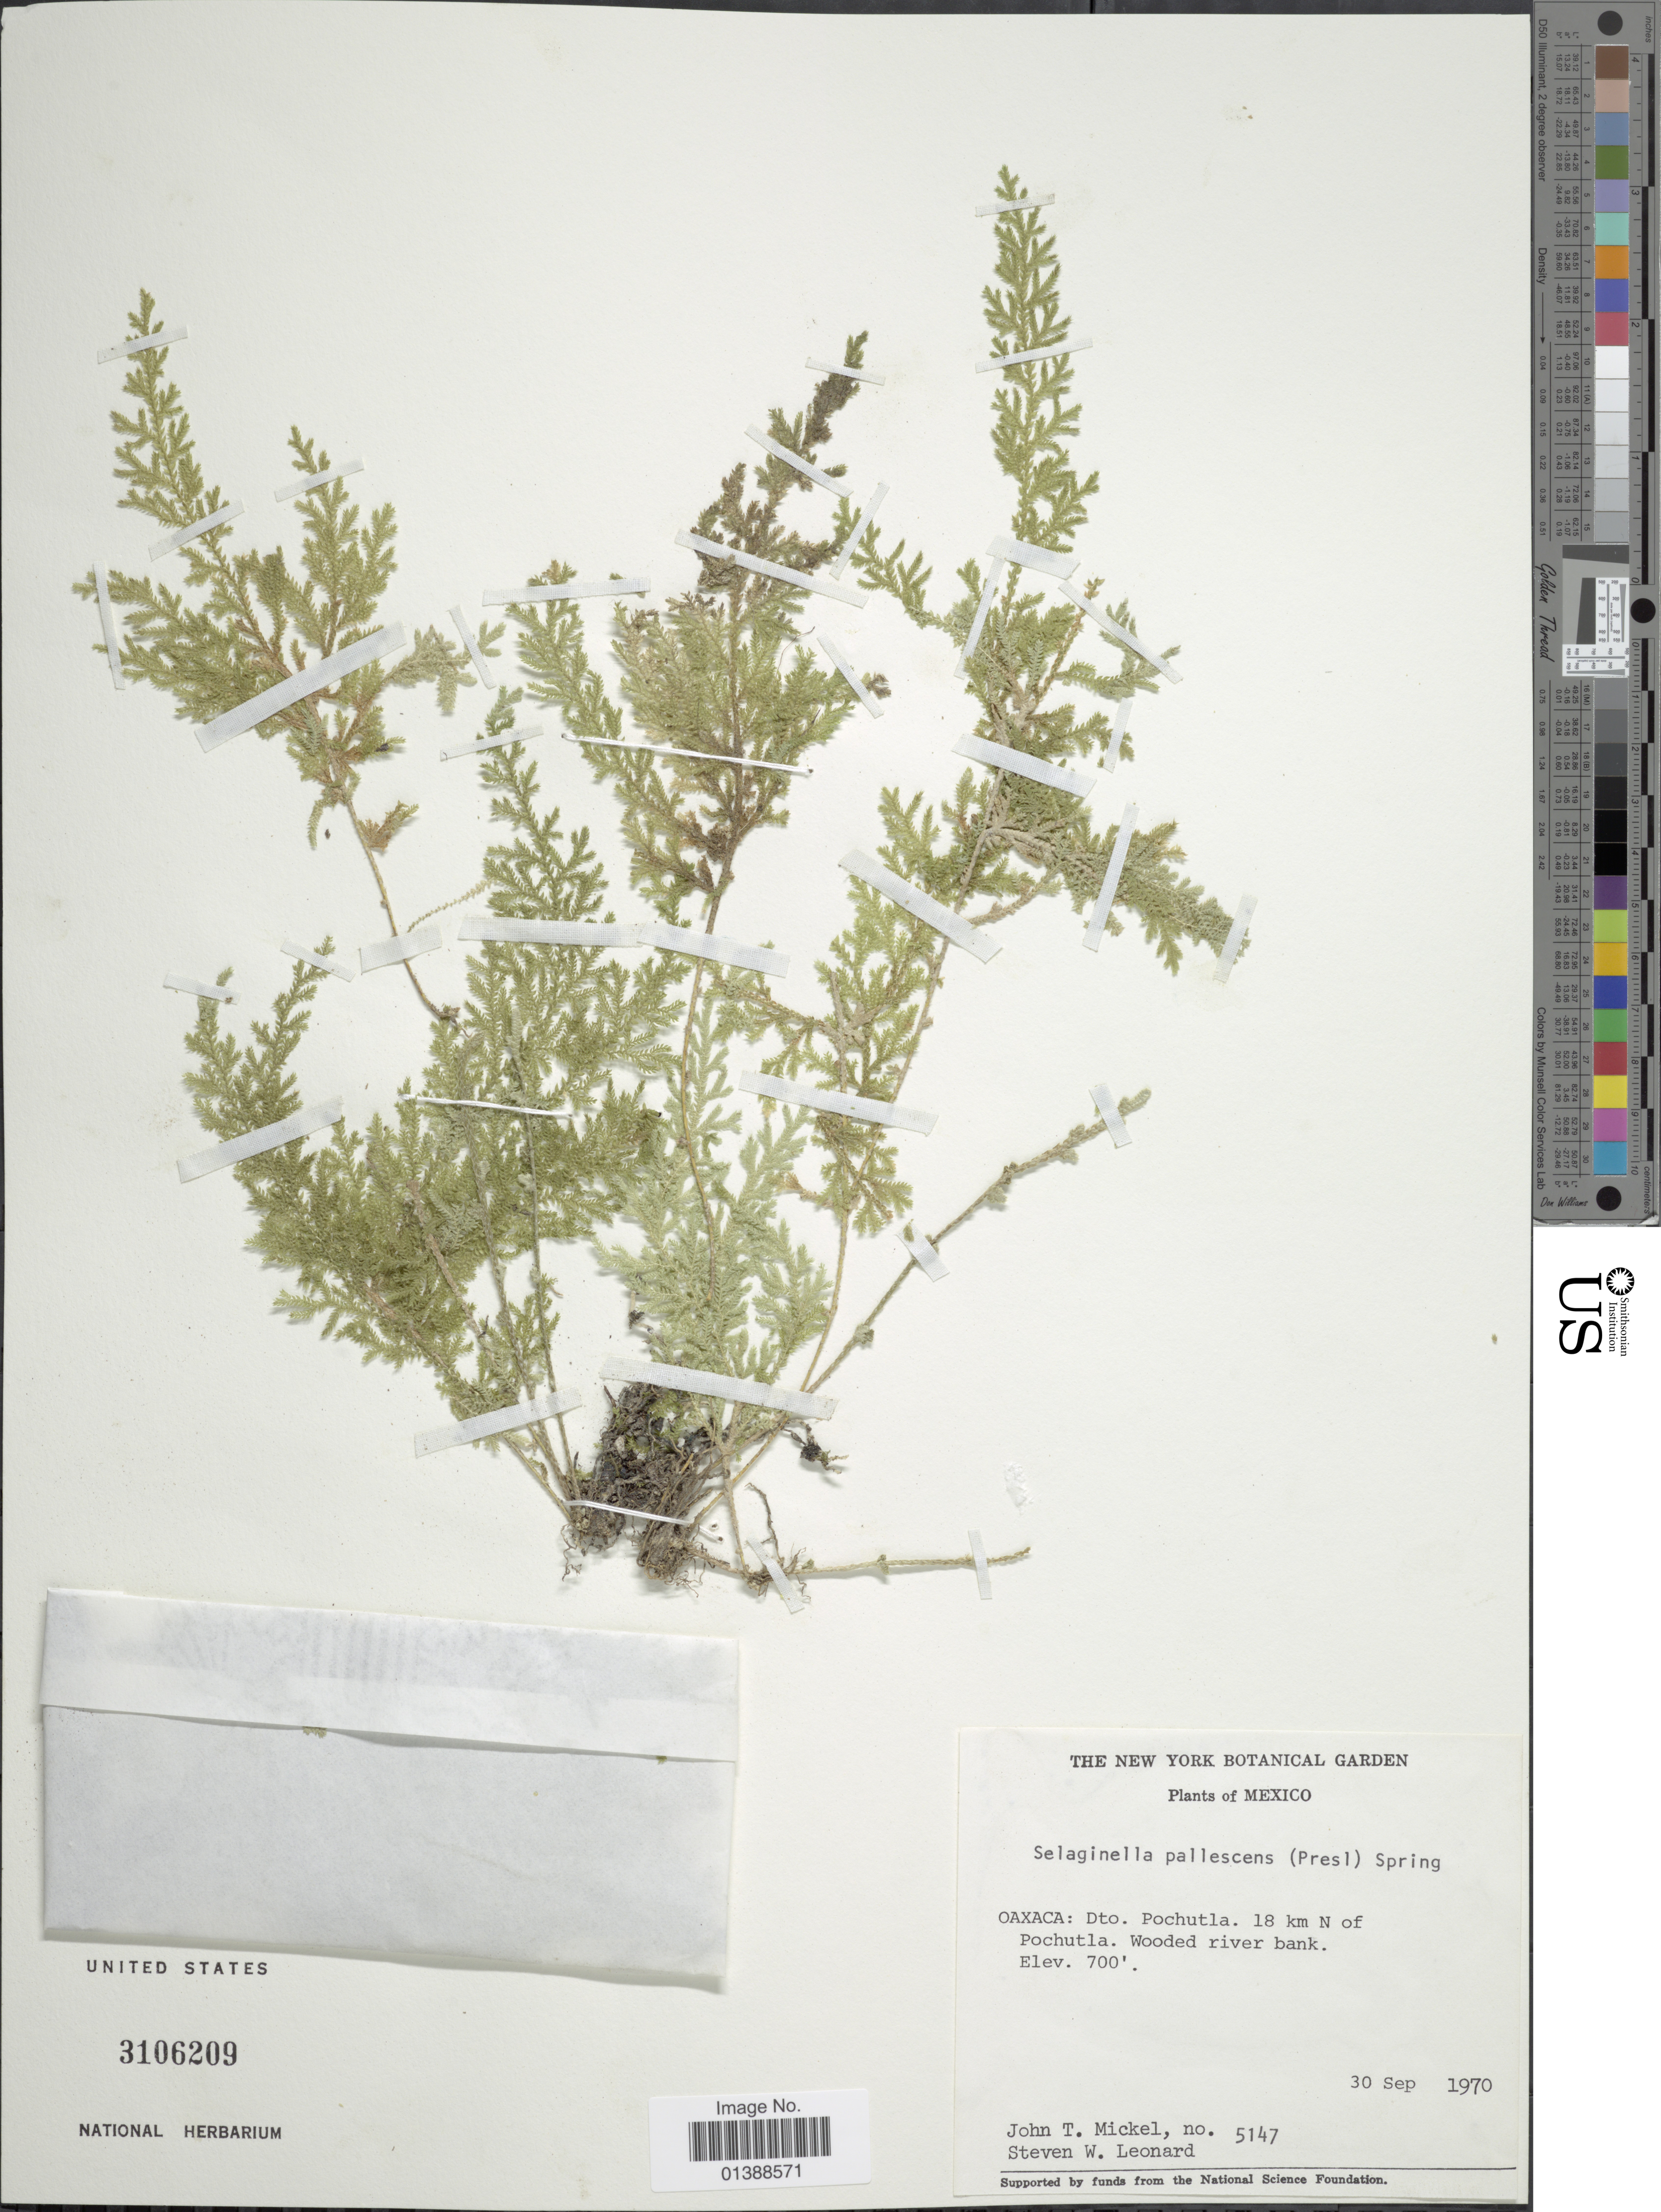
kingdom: Plantae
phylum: Tracheophyta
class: Lycopodiopsida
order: Selaginellales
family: Selaginellaceae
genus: Selaginella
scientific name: Selaginella pallescens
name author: (C. Presl) Spring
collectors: J. T. Mickel & S. W. Leonard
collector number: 5147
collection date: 1970-09-30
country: Mexico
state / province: Oaxaca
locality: Dto Pochutla 18 km N of Pochutla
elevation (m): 213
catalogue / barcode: US 3106209